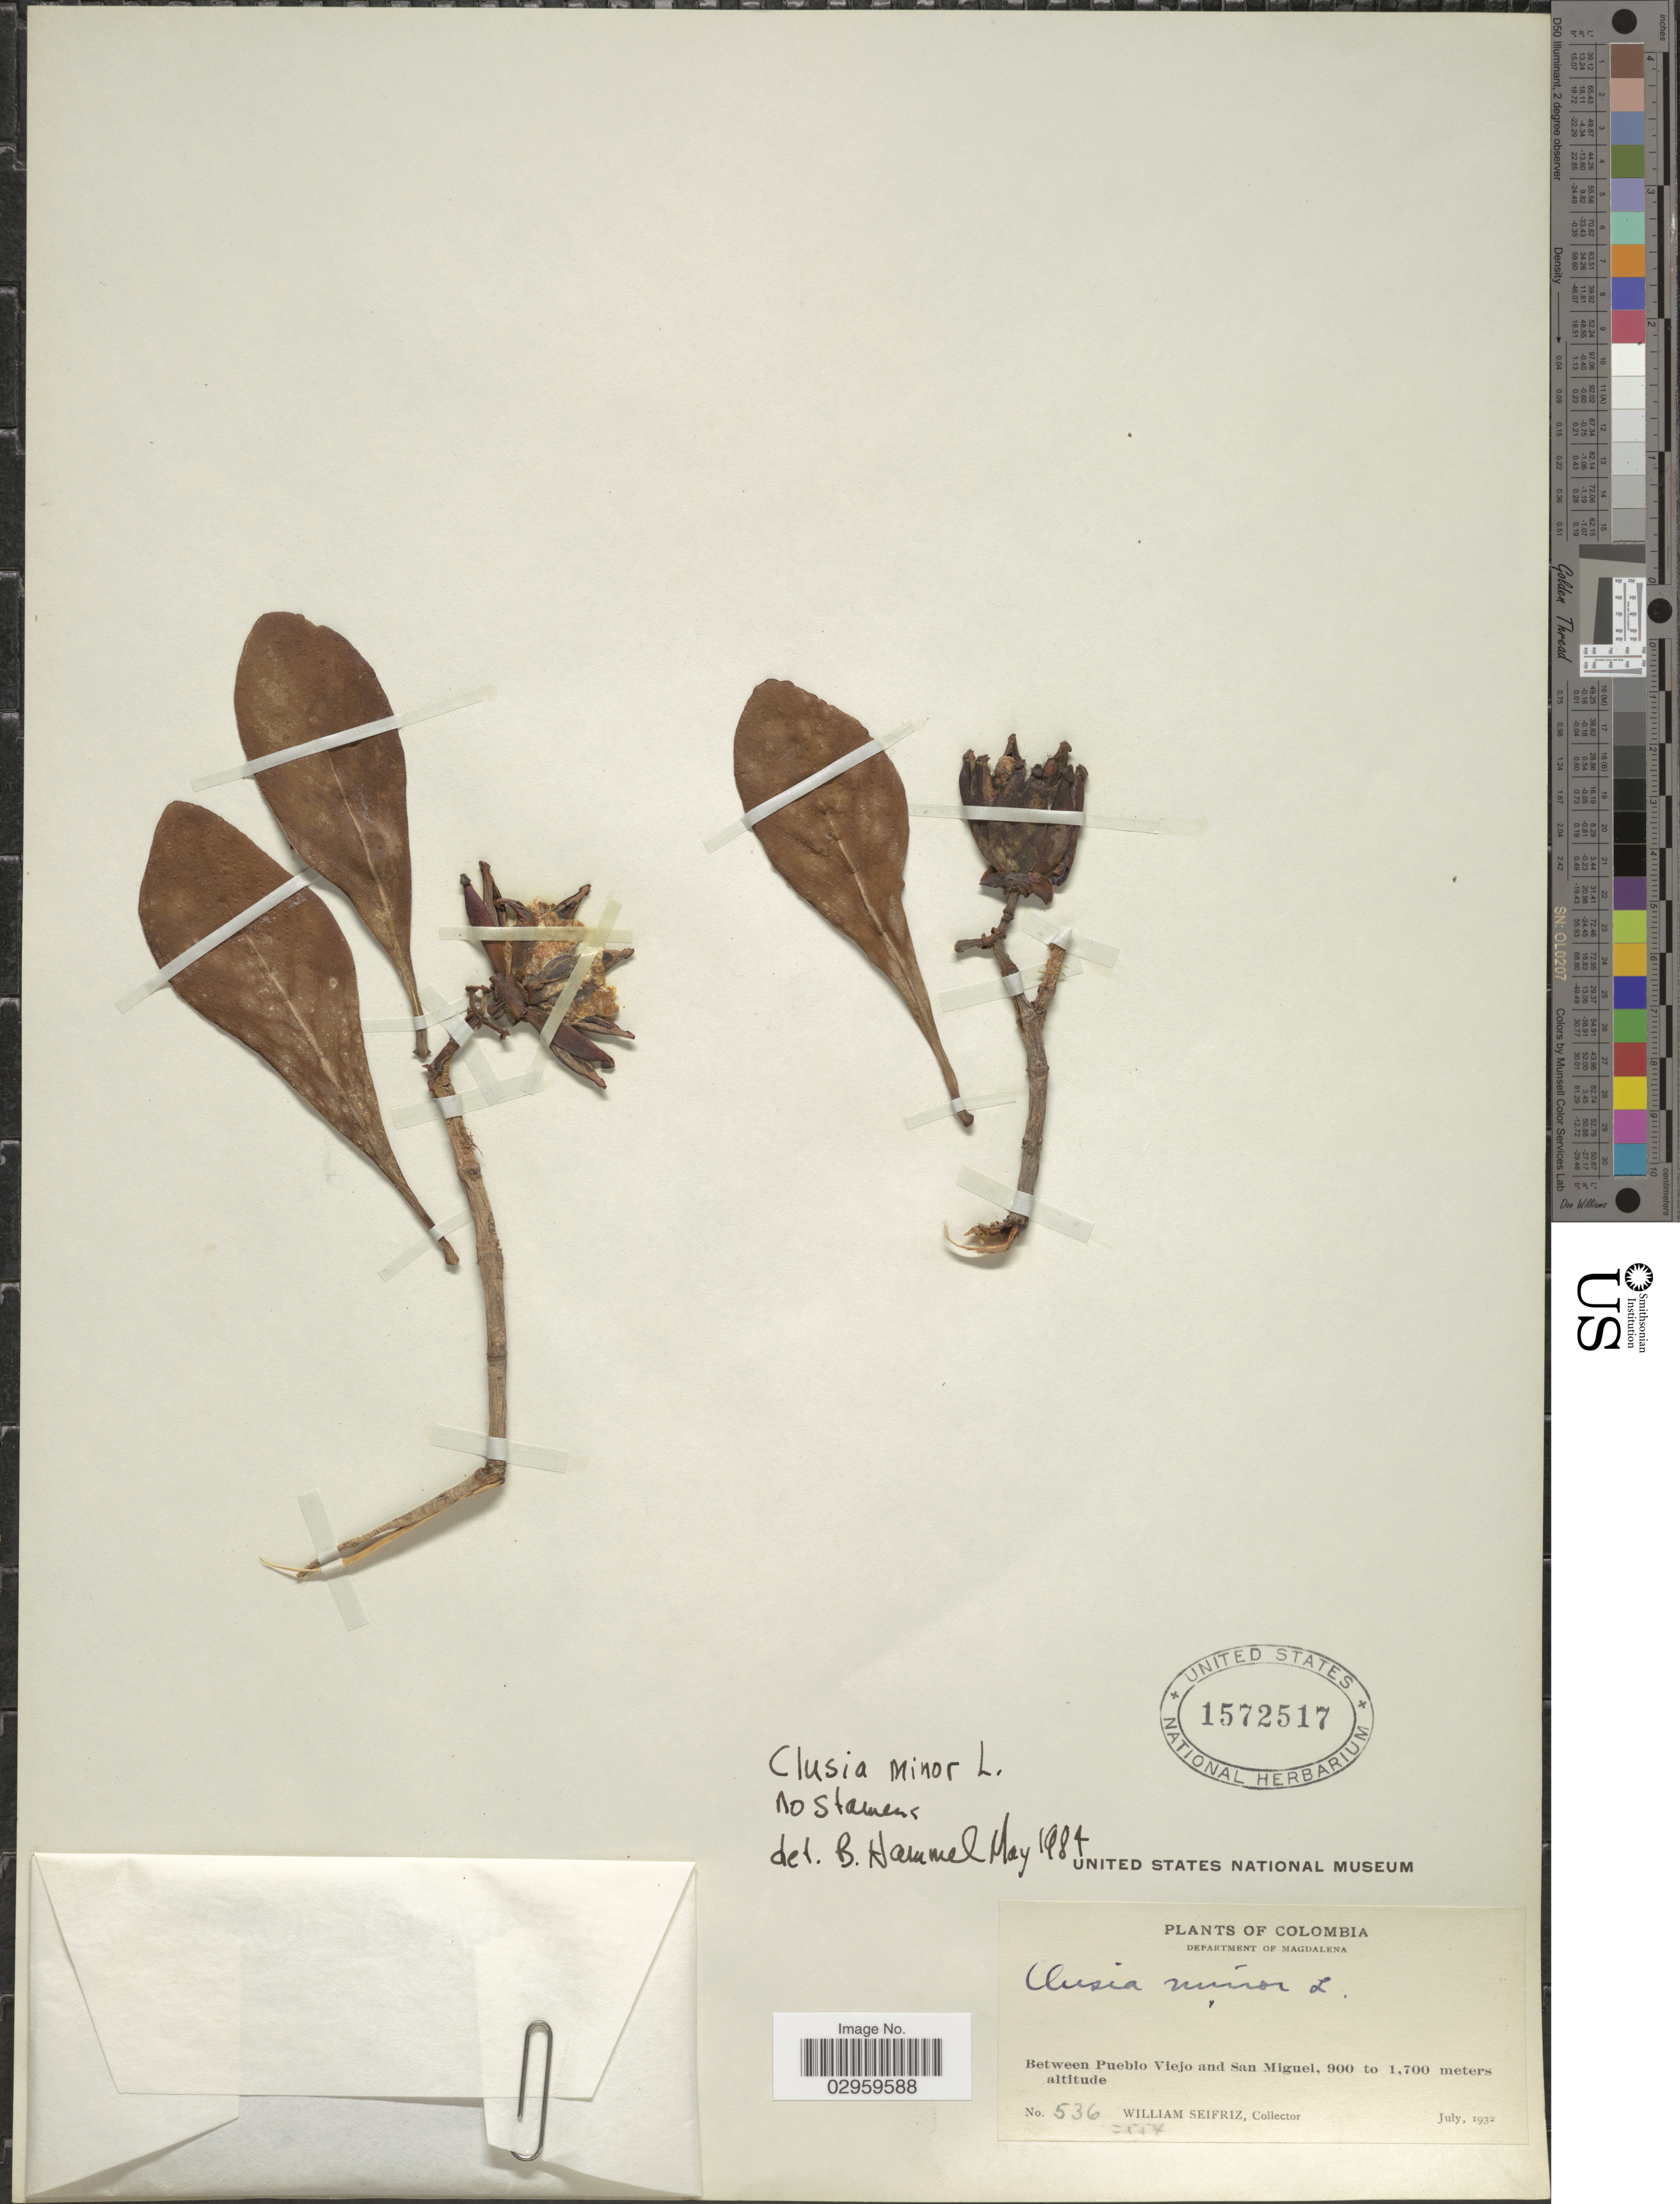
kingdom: Plantae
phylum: Tracheophyta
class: Magnoliopsida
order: Malpighiales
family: Clusiaceae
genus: Clusia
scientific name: Clusia minor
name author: L.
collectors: W. Seifriz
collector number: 536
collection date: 1932-07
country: Colombia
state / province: Magdalena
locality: Department of Magdalena. Between Pueblo Viejo and San Miguel.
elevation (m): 900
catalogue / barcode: US 1572517